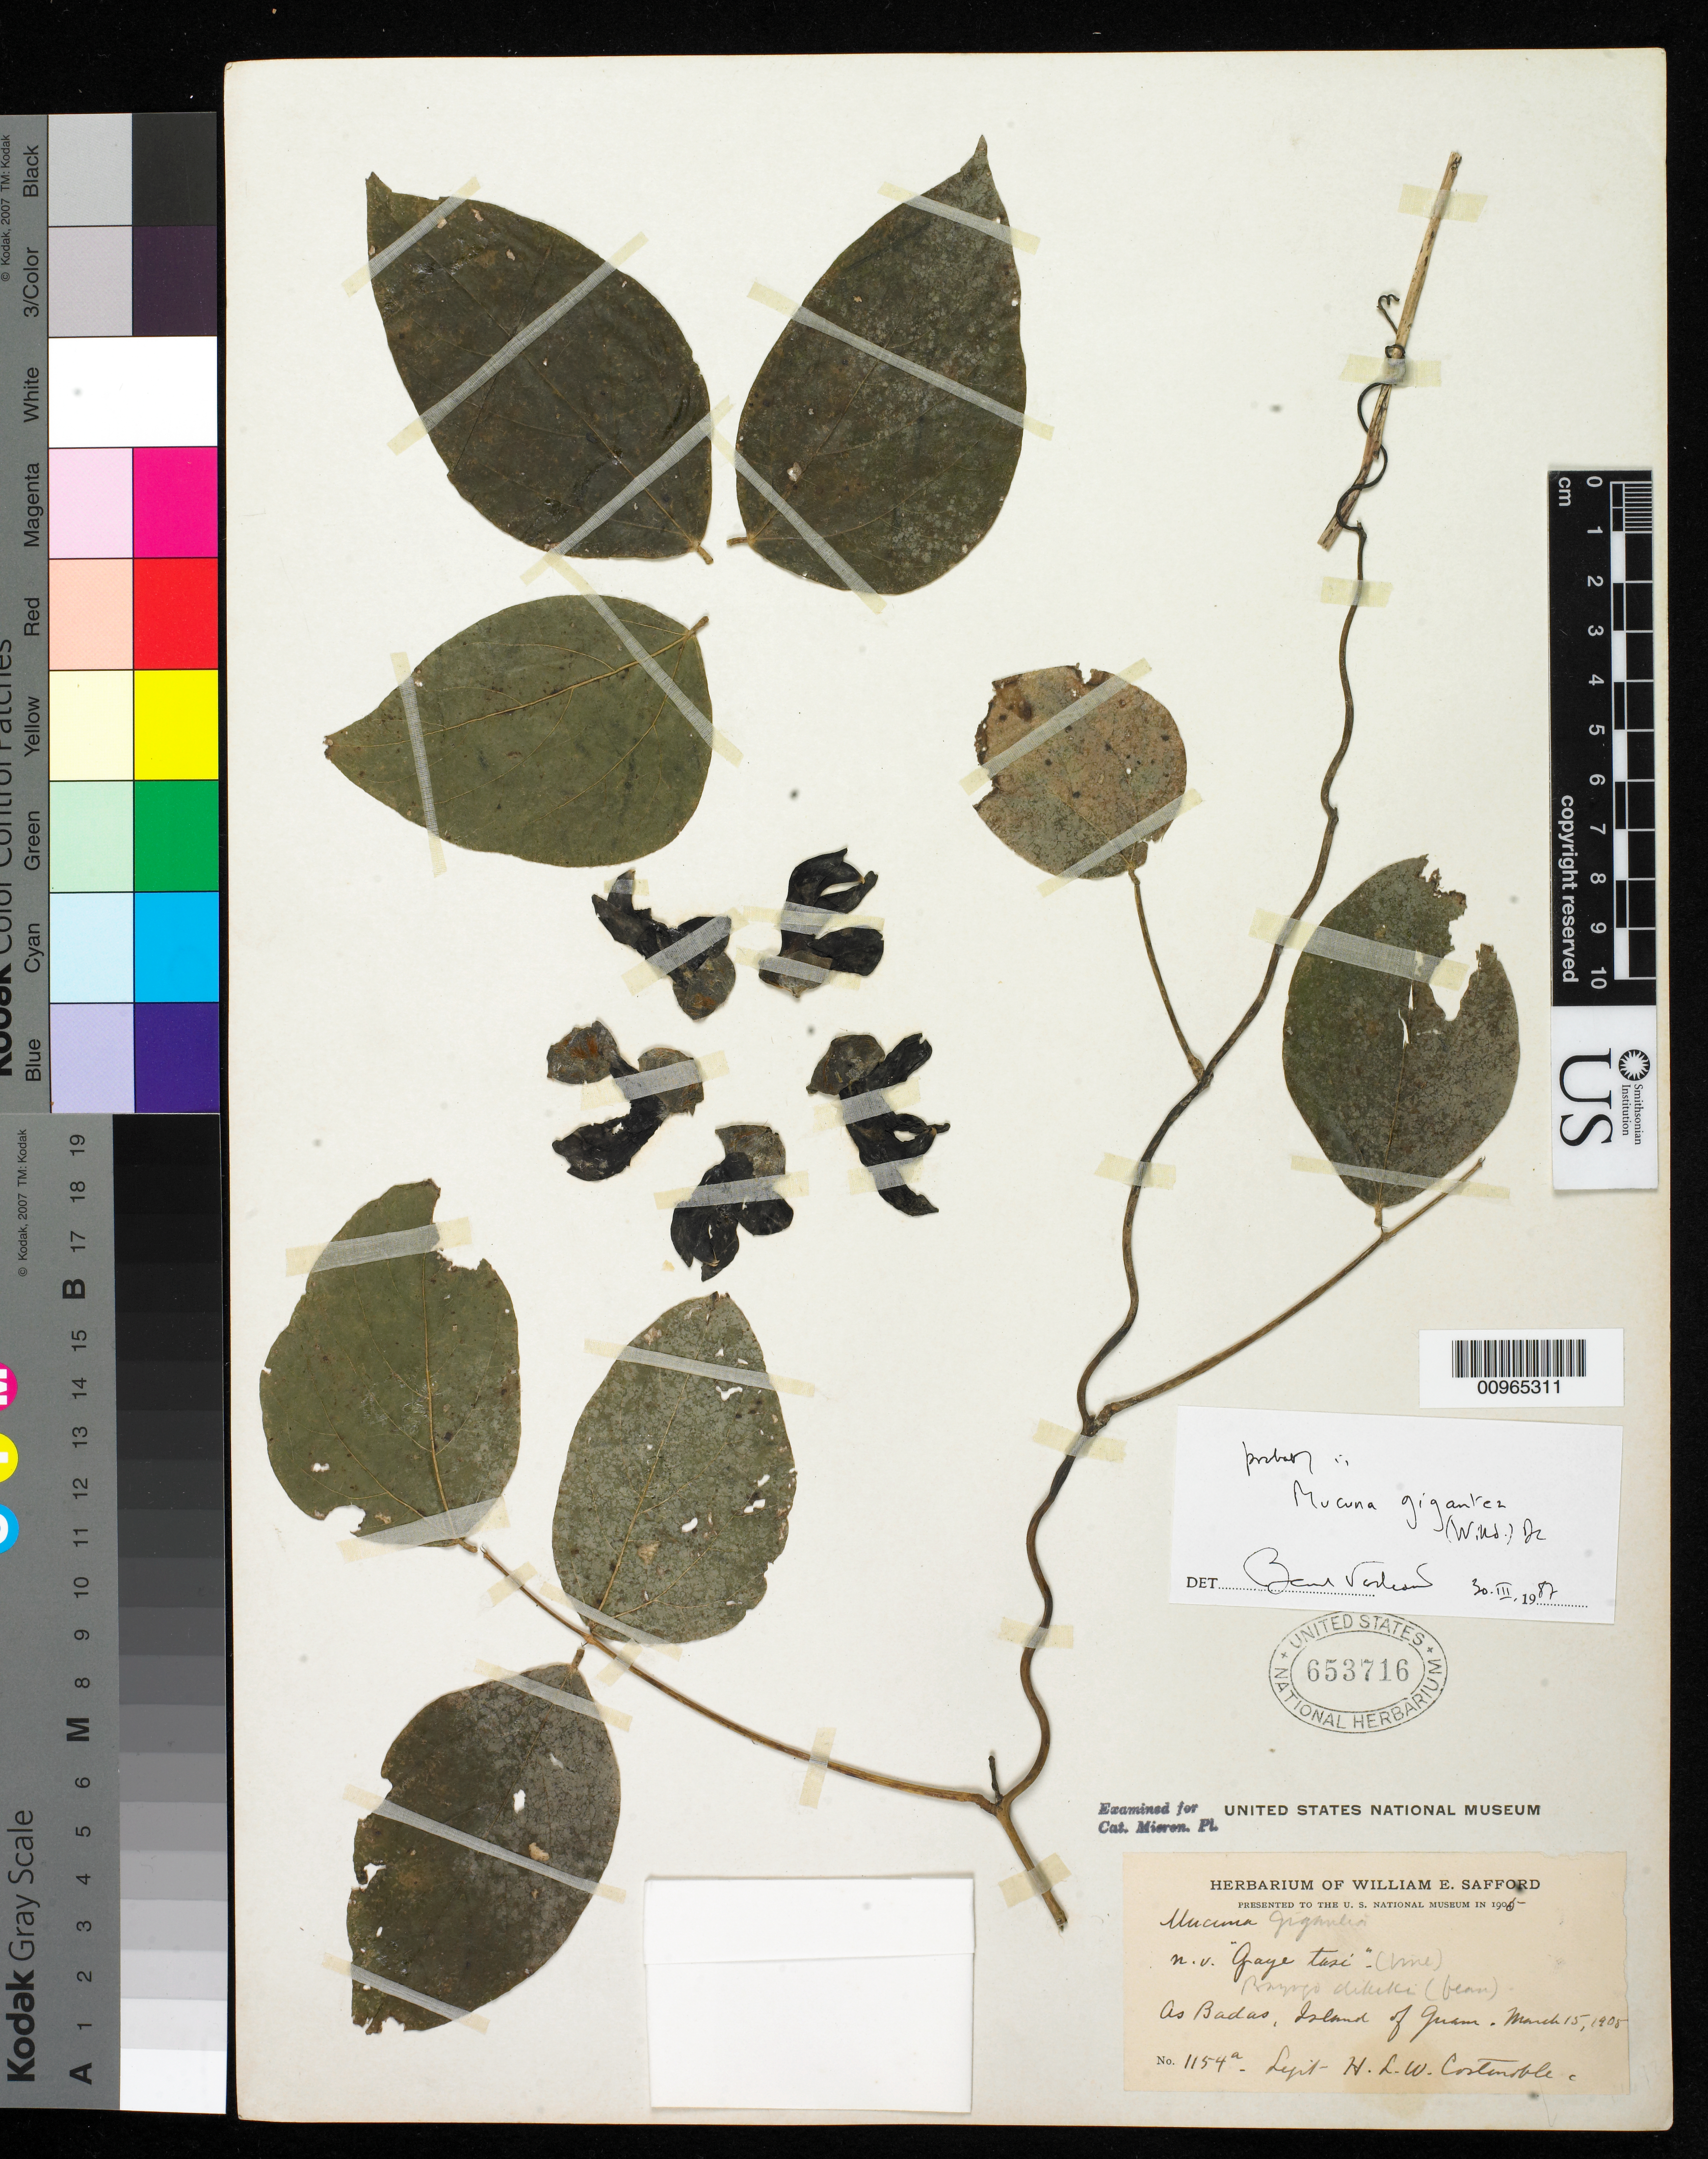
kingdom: Plantae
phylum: Tracheophyta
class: Magnoliopsida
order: Fabales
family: Fabaceae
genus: Mucuna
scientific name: Mucuna gigantea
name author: (Willd.) DC.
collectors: H. Costenoble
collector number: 1154A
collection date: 1905-03-15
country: Guam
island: Guam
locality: As Badas, Island of Guam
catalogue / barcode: US 653716